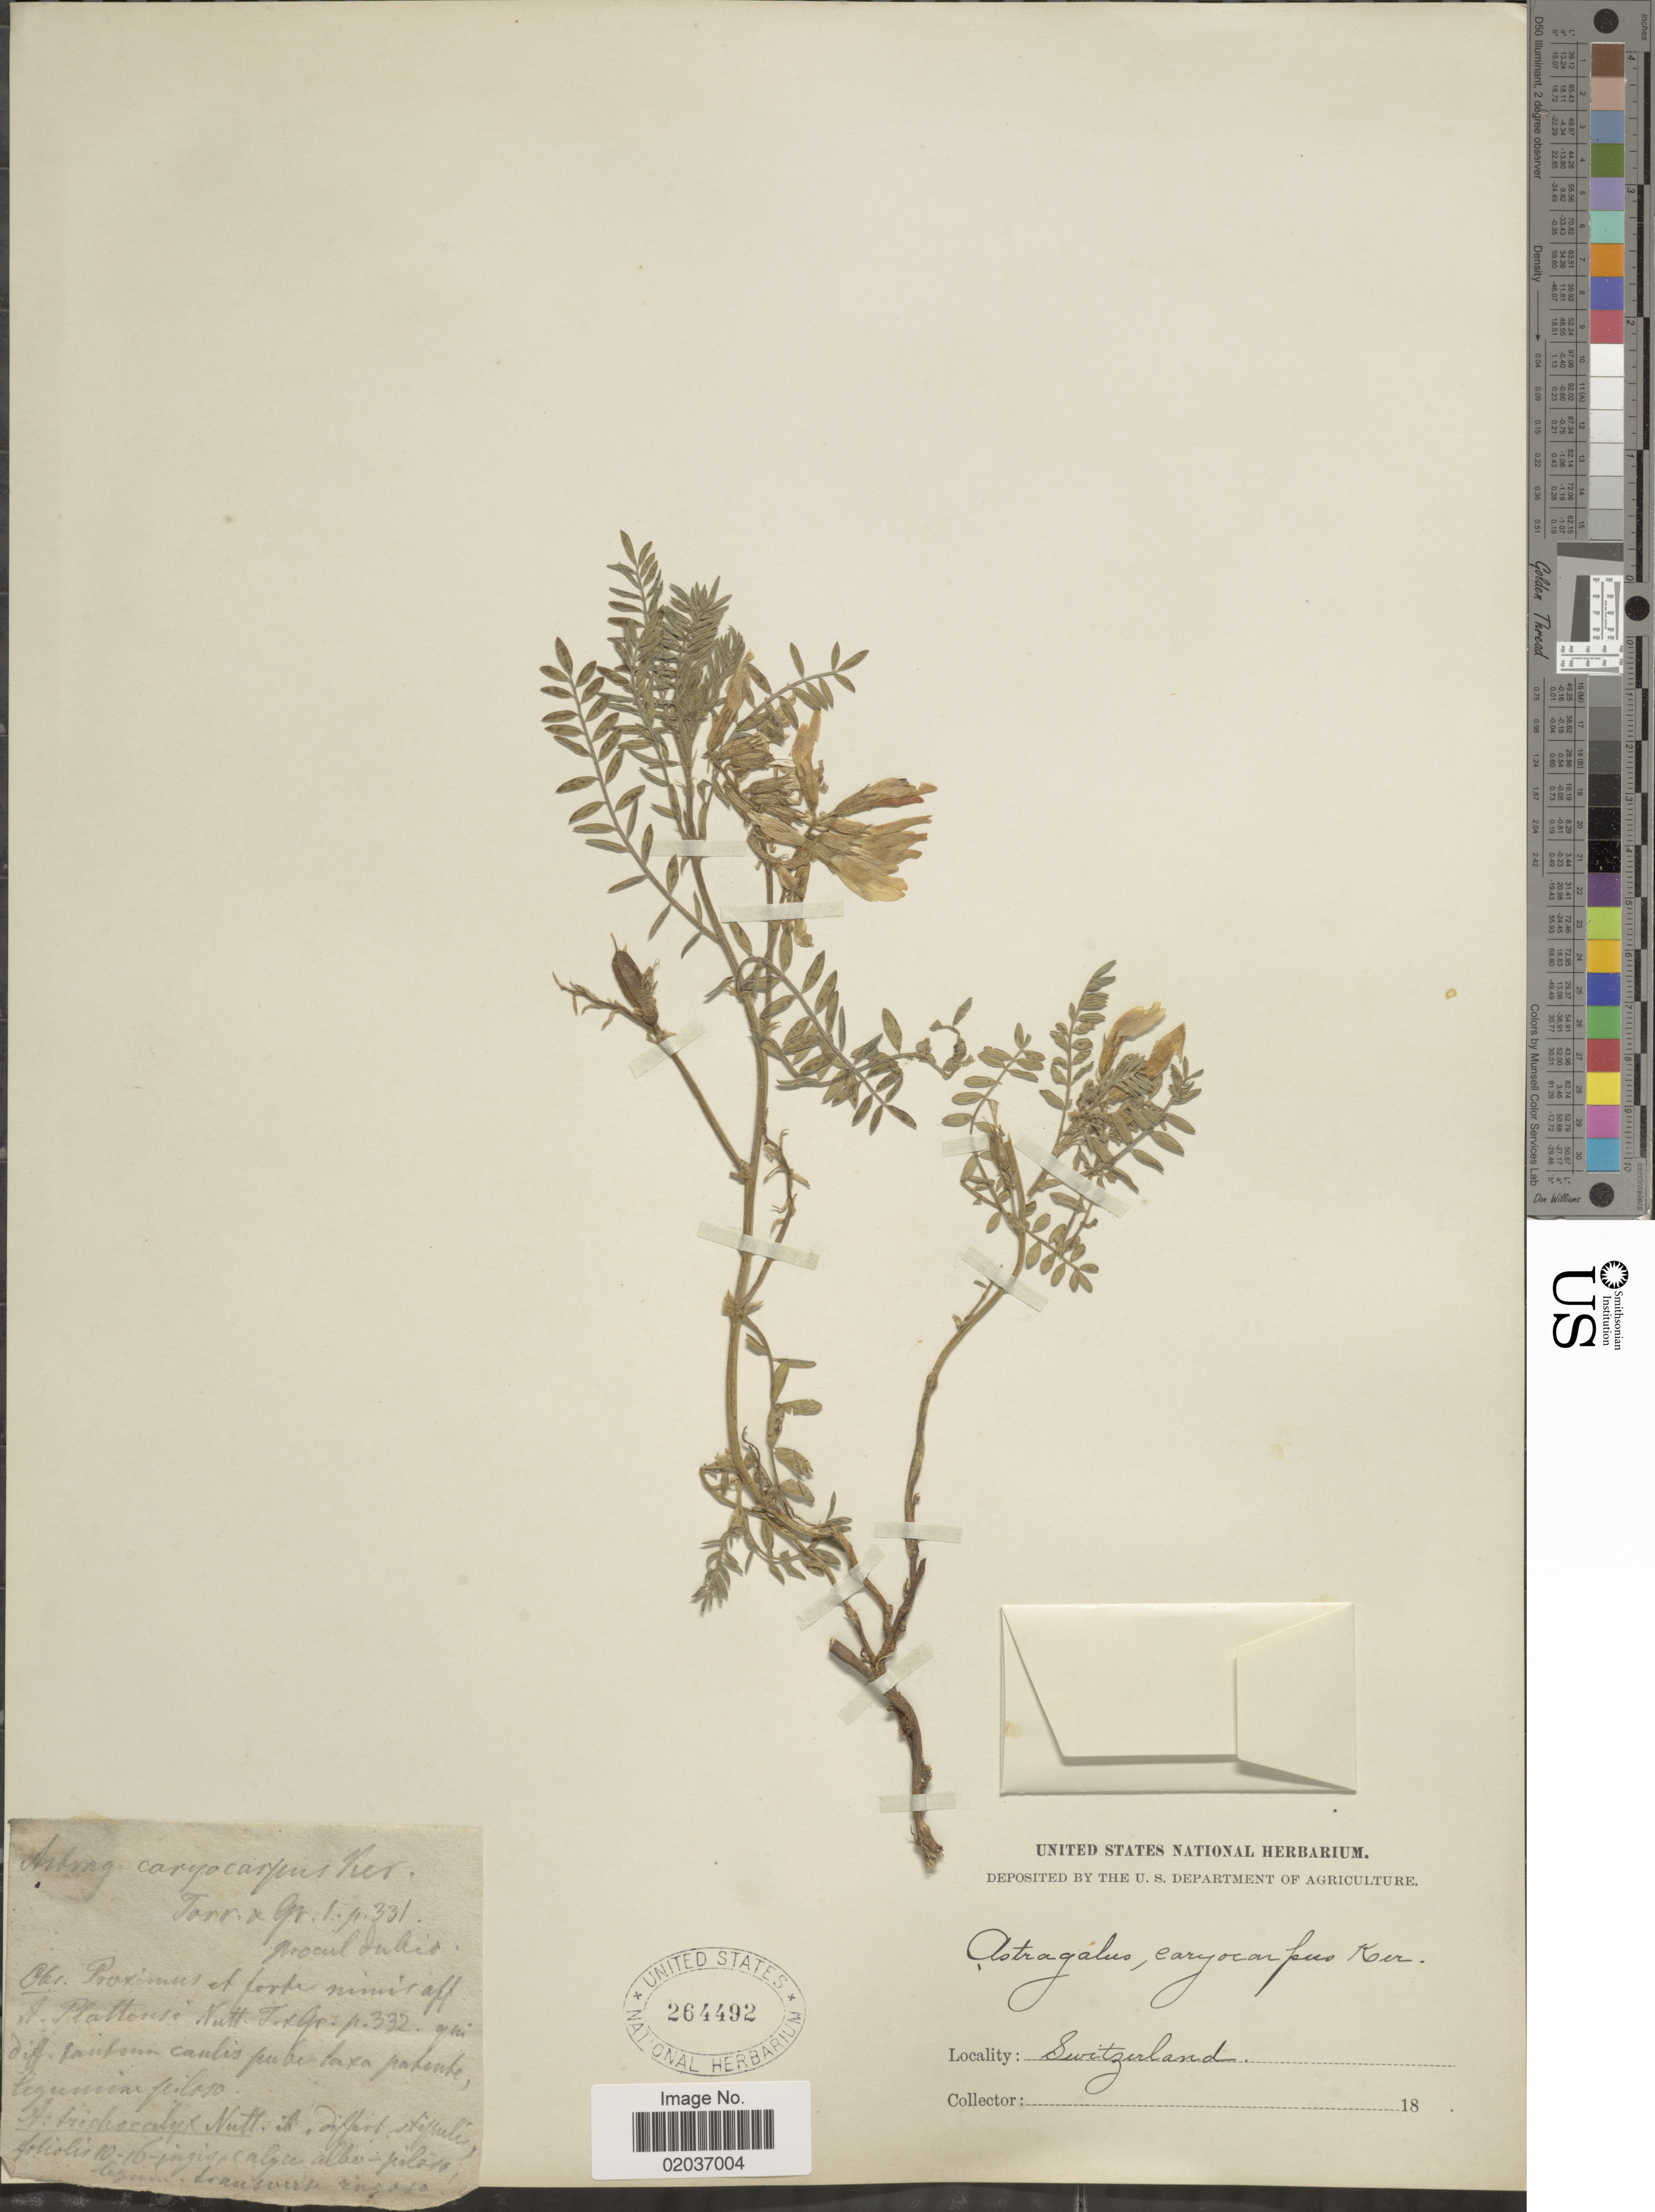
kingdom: Plantae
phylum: Tracheophyta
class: Magnoliopsida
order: Fabales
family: Fabaceae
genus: Astragalus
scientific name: Astragalus caryocarpus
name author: Ker Gawl.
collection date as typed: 18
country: Switzerland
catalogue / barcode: US 264492